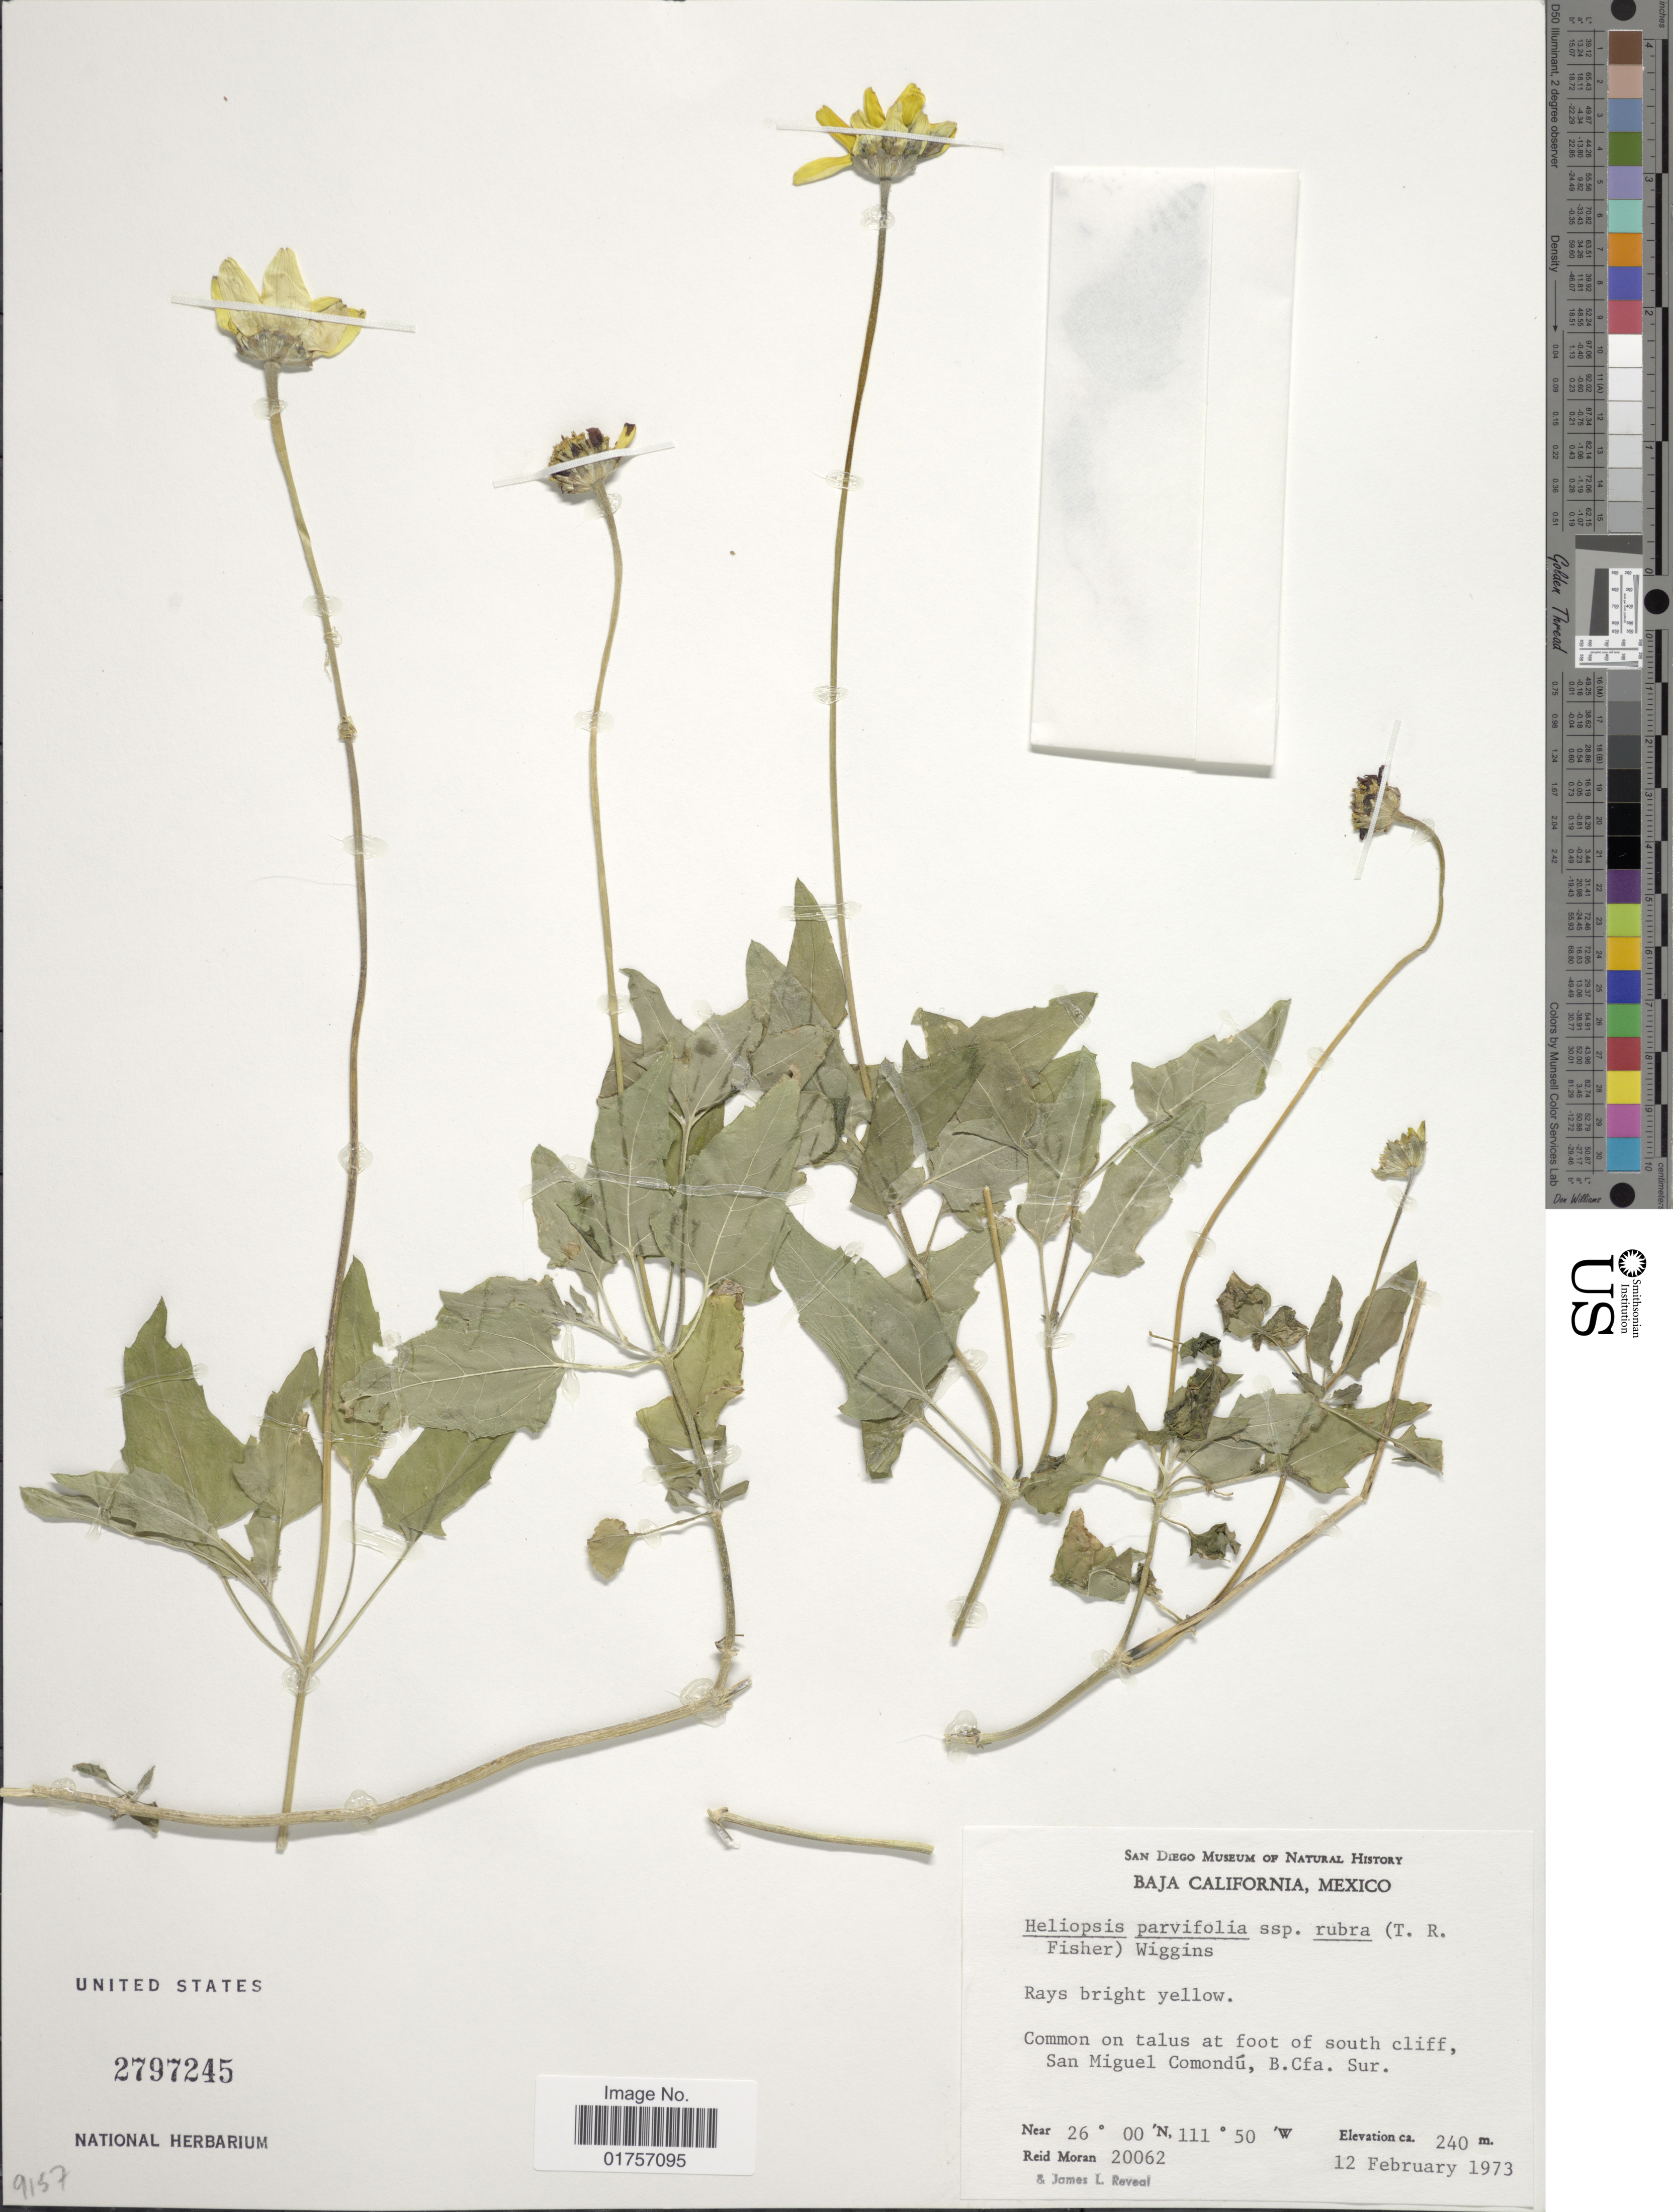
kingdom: Plantae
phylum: Tracheophyta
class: Magnoliopsida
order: Asterales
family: Asteraceae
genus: Heliopsis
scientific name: Heliopsis parvifolia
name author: A. Gray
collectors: R. V. Moran & J. L. Reveal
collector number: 20062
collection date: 1973-02-12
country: Mexico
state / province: Baja California Sur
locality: At foot of south cliff, San Miguel Comondú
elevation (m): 240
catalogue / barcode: US 2797245